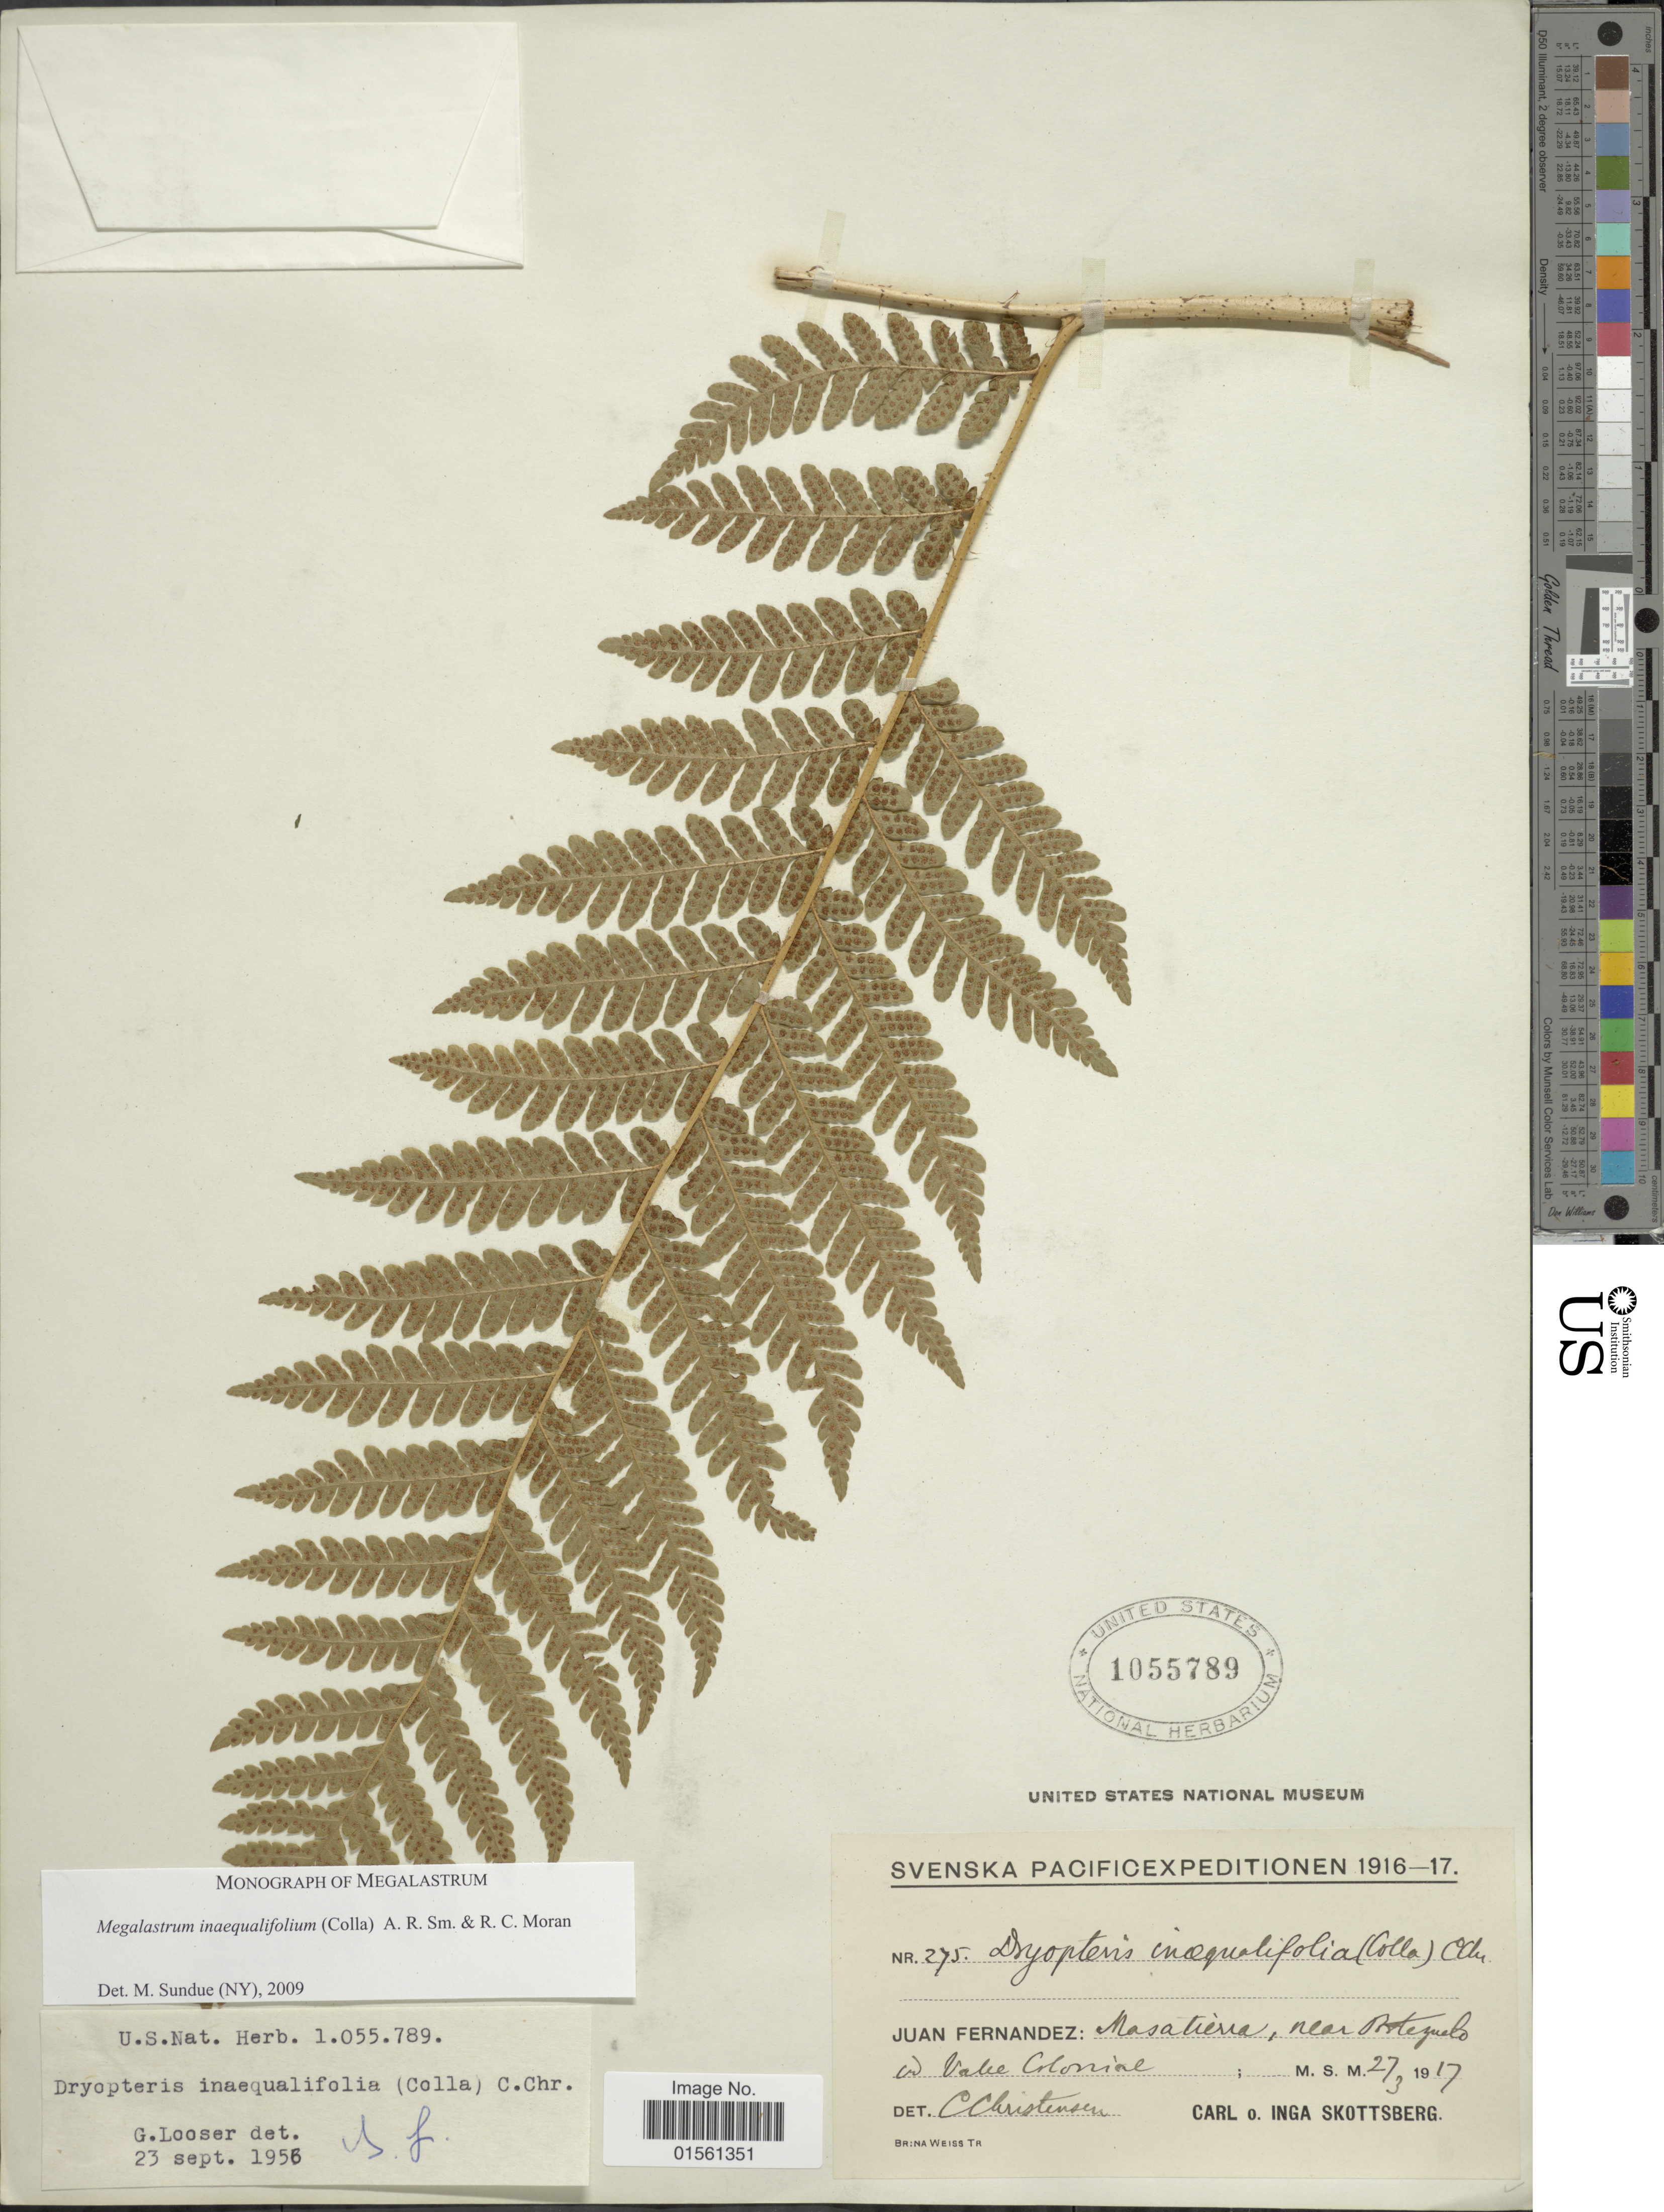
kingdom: Plantae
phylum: Tracheophyta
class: Polypodiopsida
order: Polypodiales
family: Dryopteridaceae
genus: Megalastrum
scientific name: Megalastrum inaequalifolium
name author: (Colla) A.R. Sm. & R.C. Moran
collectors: C. Skottsberg & I. Skottsberg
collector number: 275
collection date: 1917-03-27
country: Chile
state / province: Valparaíso (V)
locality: Juan Fernandez: Masatierra, near Porteguelo, in Valeu Colonine.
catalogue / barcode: US 1055789